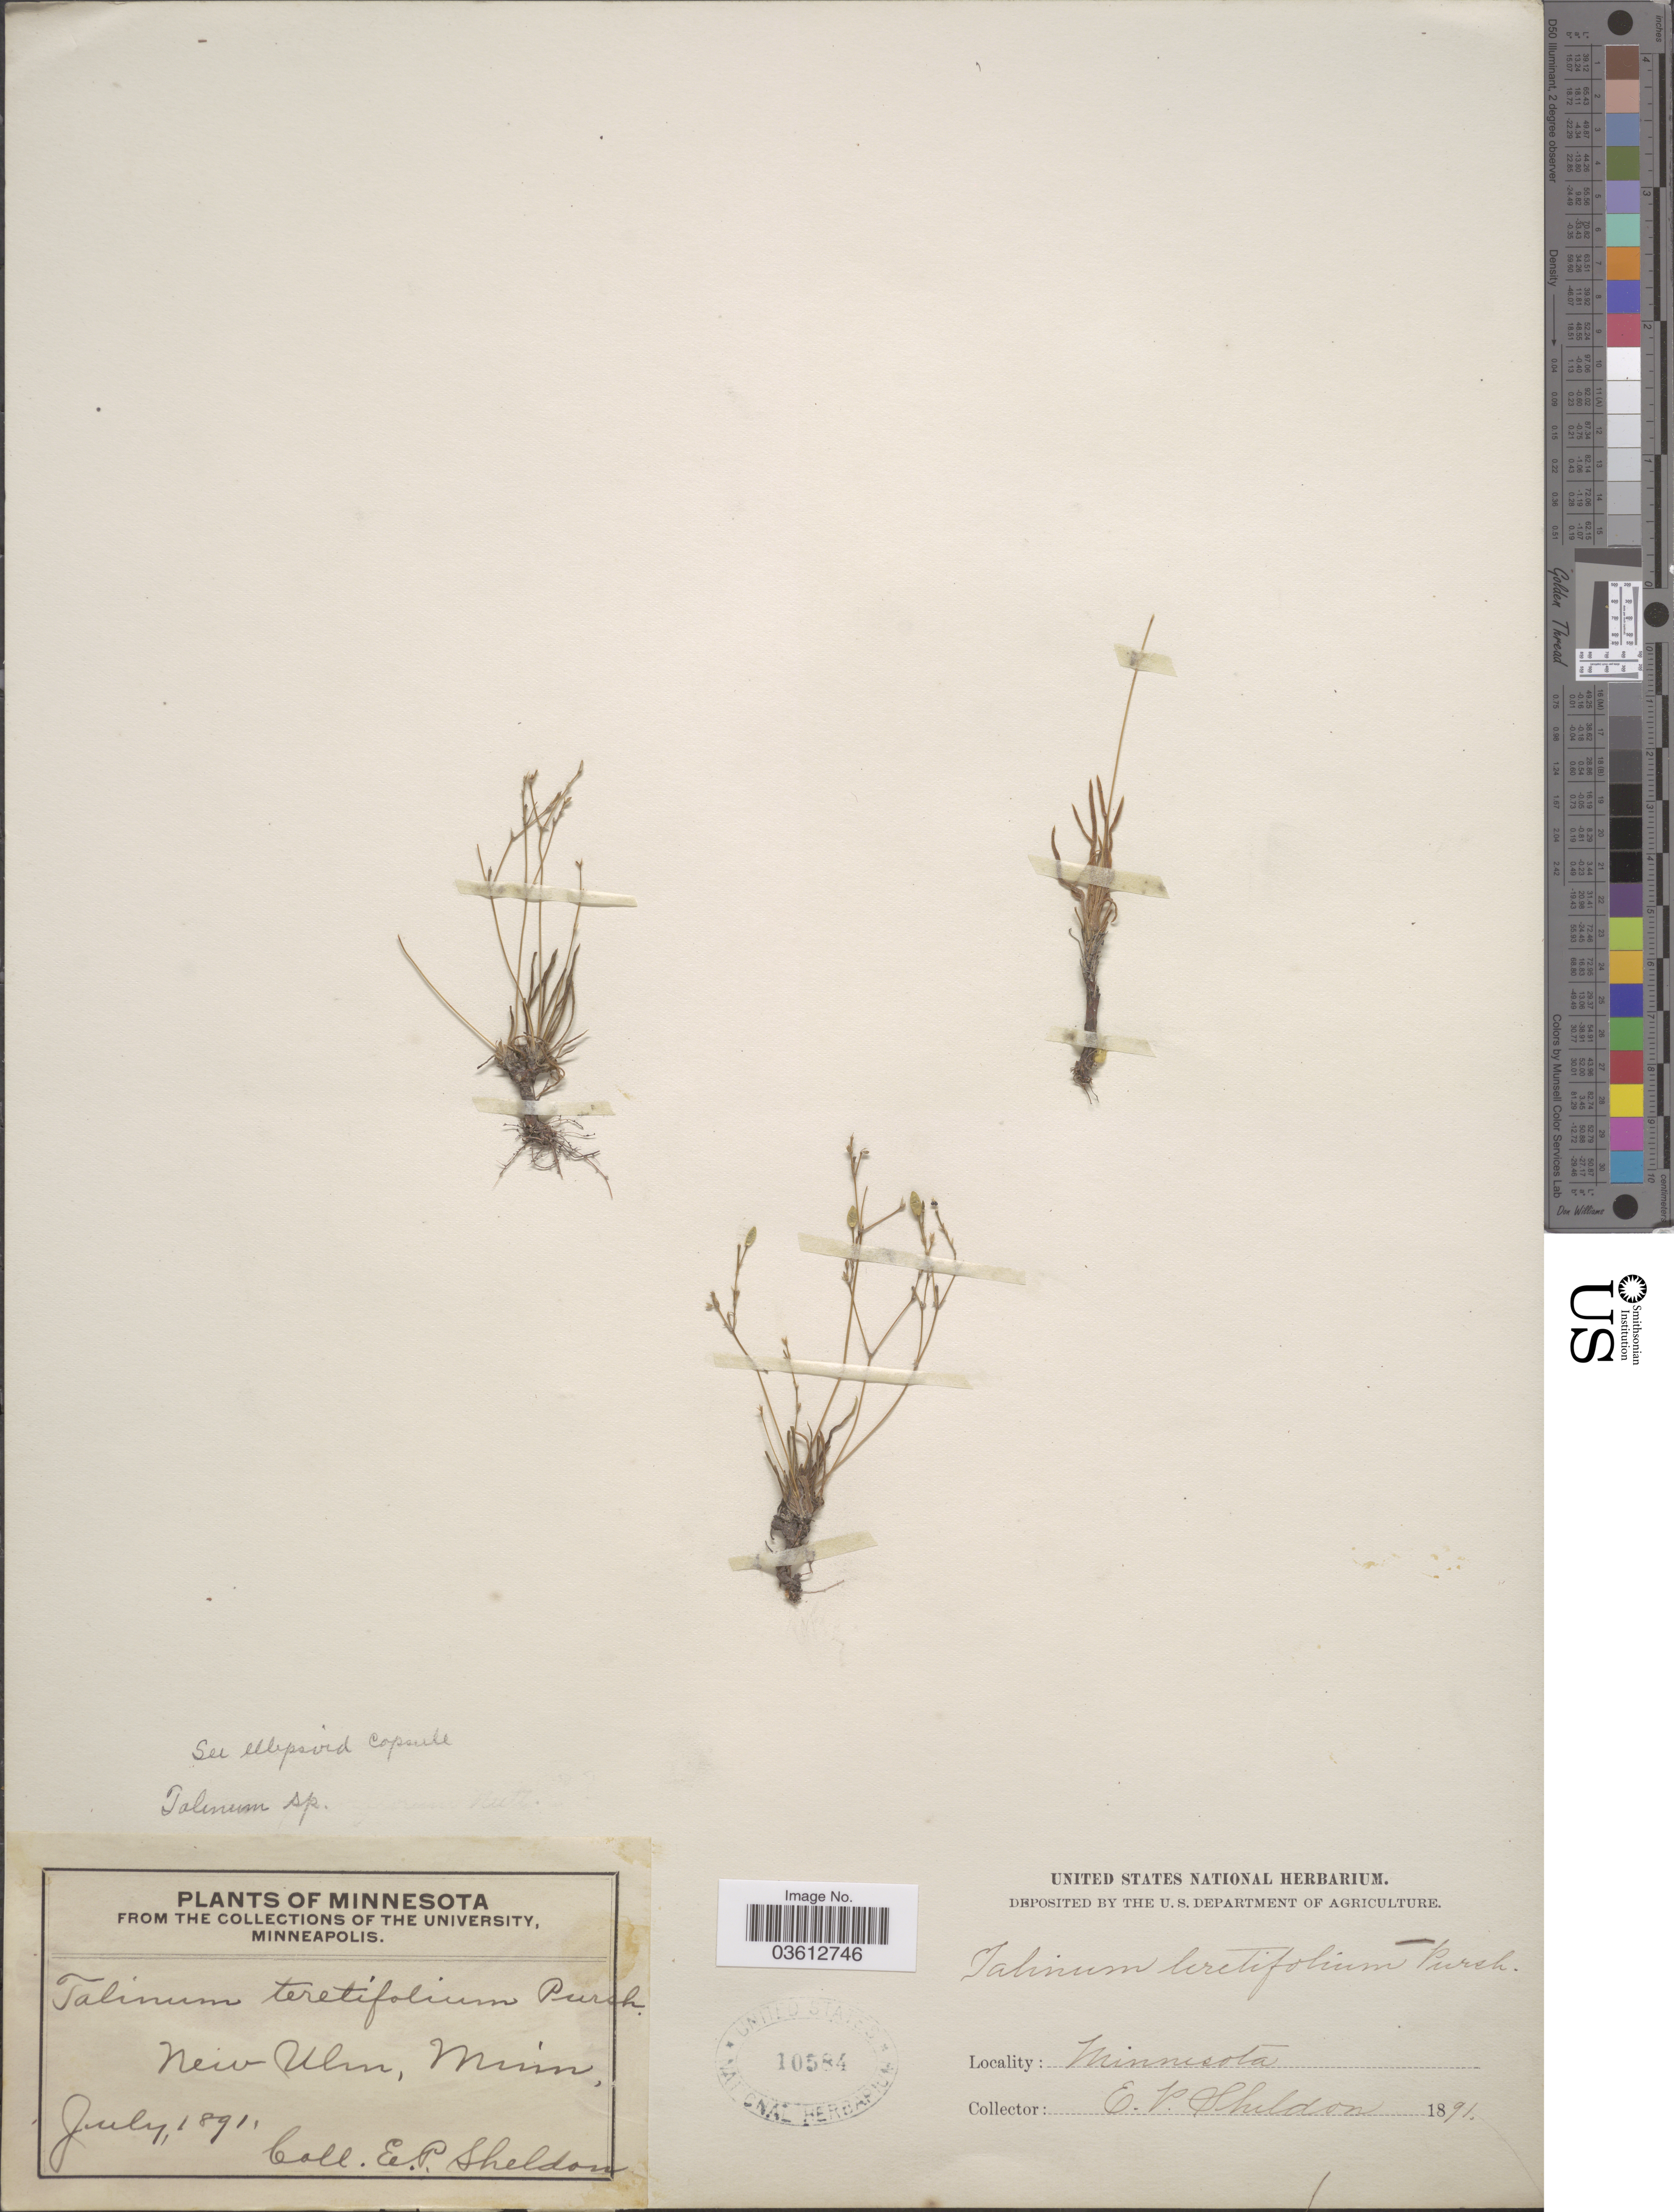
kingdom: Plantae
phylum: Tracheophyta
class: Magnoliopsida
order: Caryophyllales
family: Talinaceae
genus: Talinum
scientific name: Talinum sp.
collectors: E. P. Sheldon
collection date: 1891-07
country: United States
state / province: Minnesota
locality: New Ulm.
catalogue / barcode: US 10584